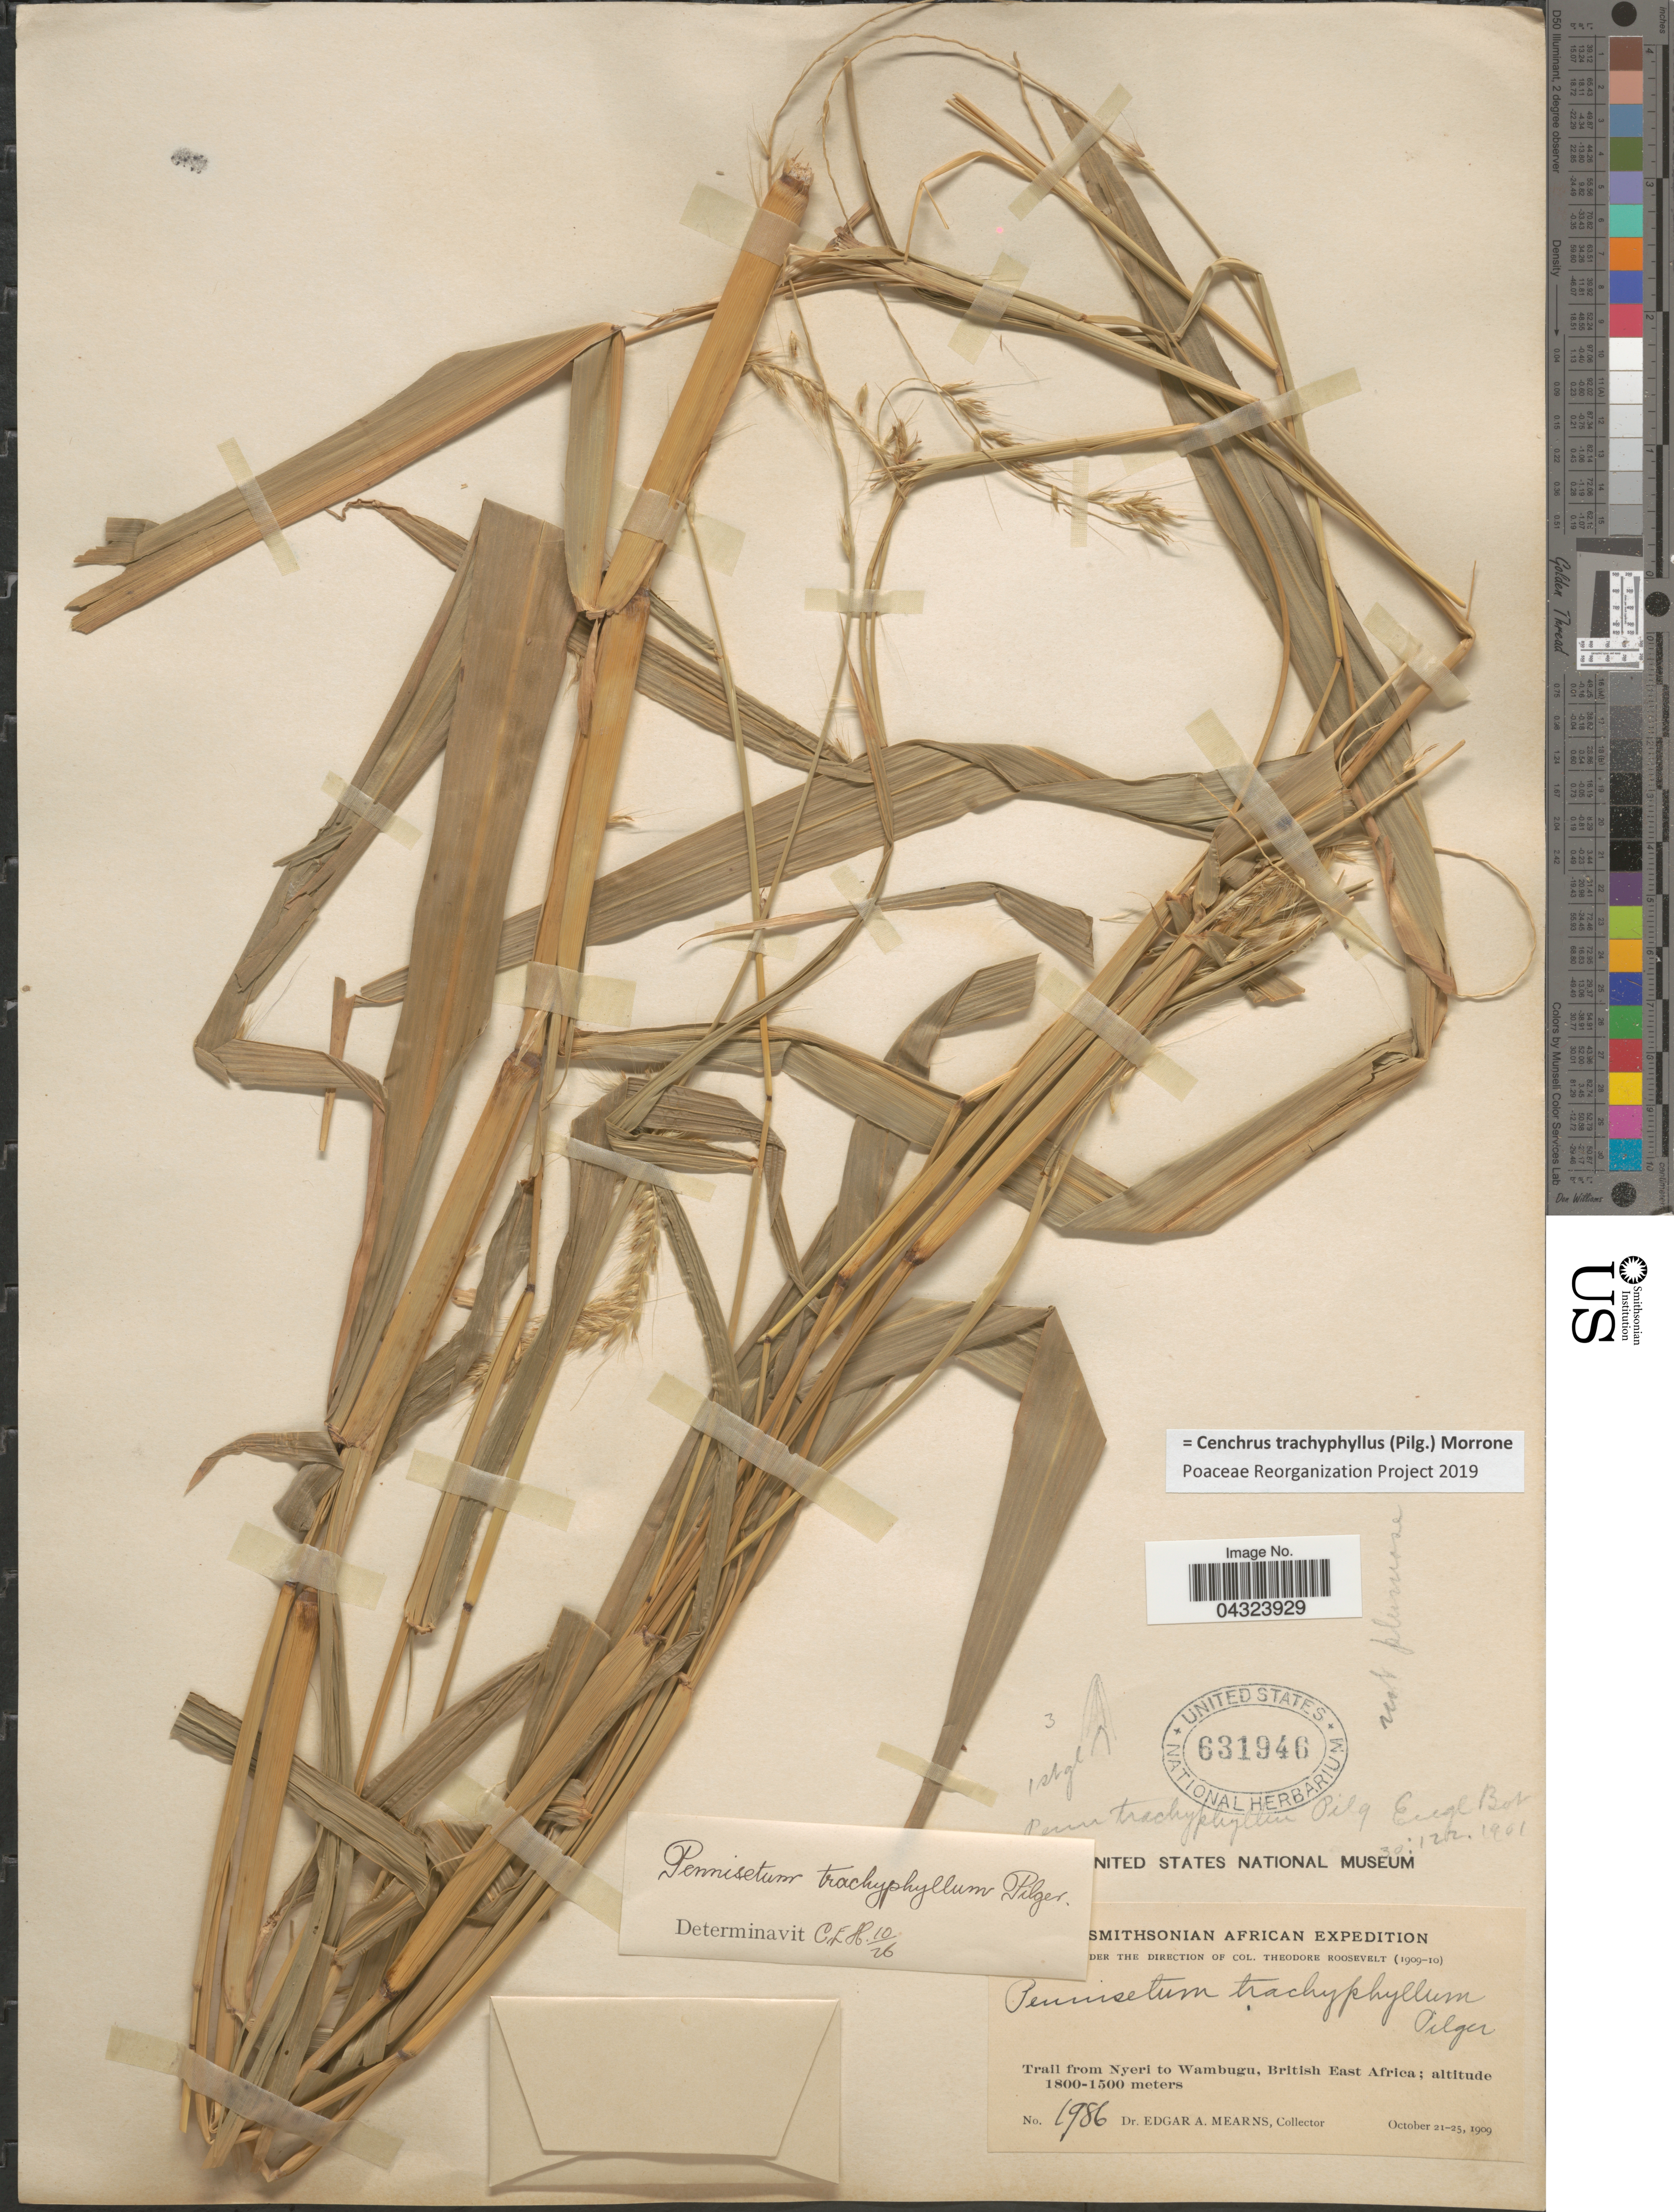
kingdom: Plantae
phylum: Tracheophyta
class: Liliopsida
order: Poales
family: Poaceae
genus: Cenchrus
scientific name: Cenchrus trachyphyllus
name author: (Pilg.) Morrone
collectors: E. A. Mearns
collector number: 1986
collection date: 1909-10-21/1909-10-25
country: Kenya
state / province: Nyeri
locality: Smithsonian African Expedition. Trail from Nyeri to Wambugu, British East Africa.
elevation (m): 1500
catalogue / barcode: US 631946